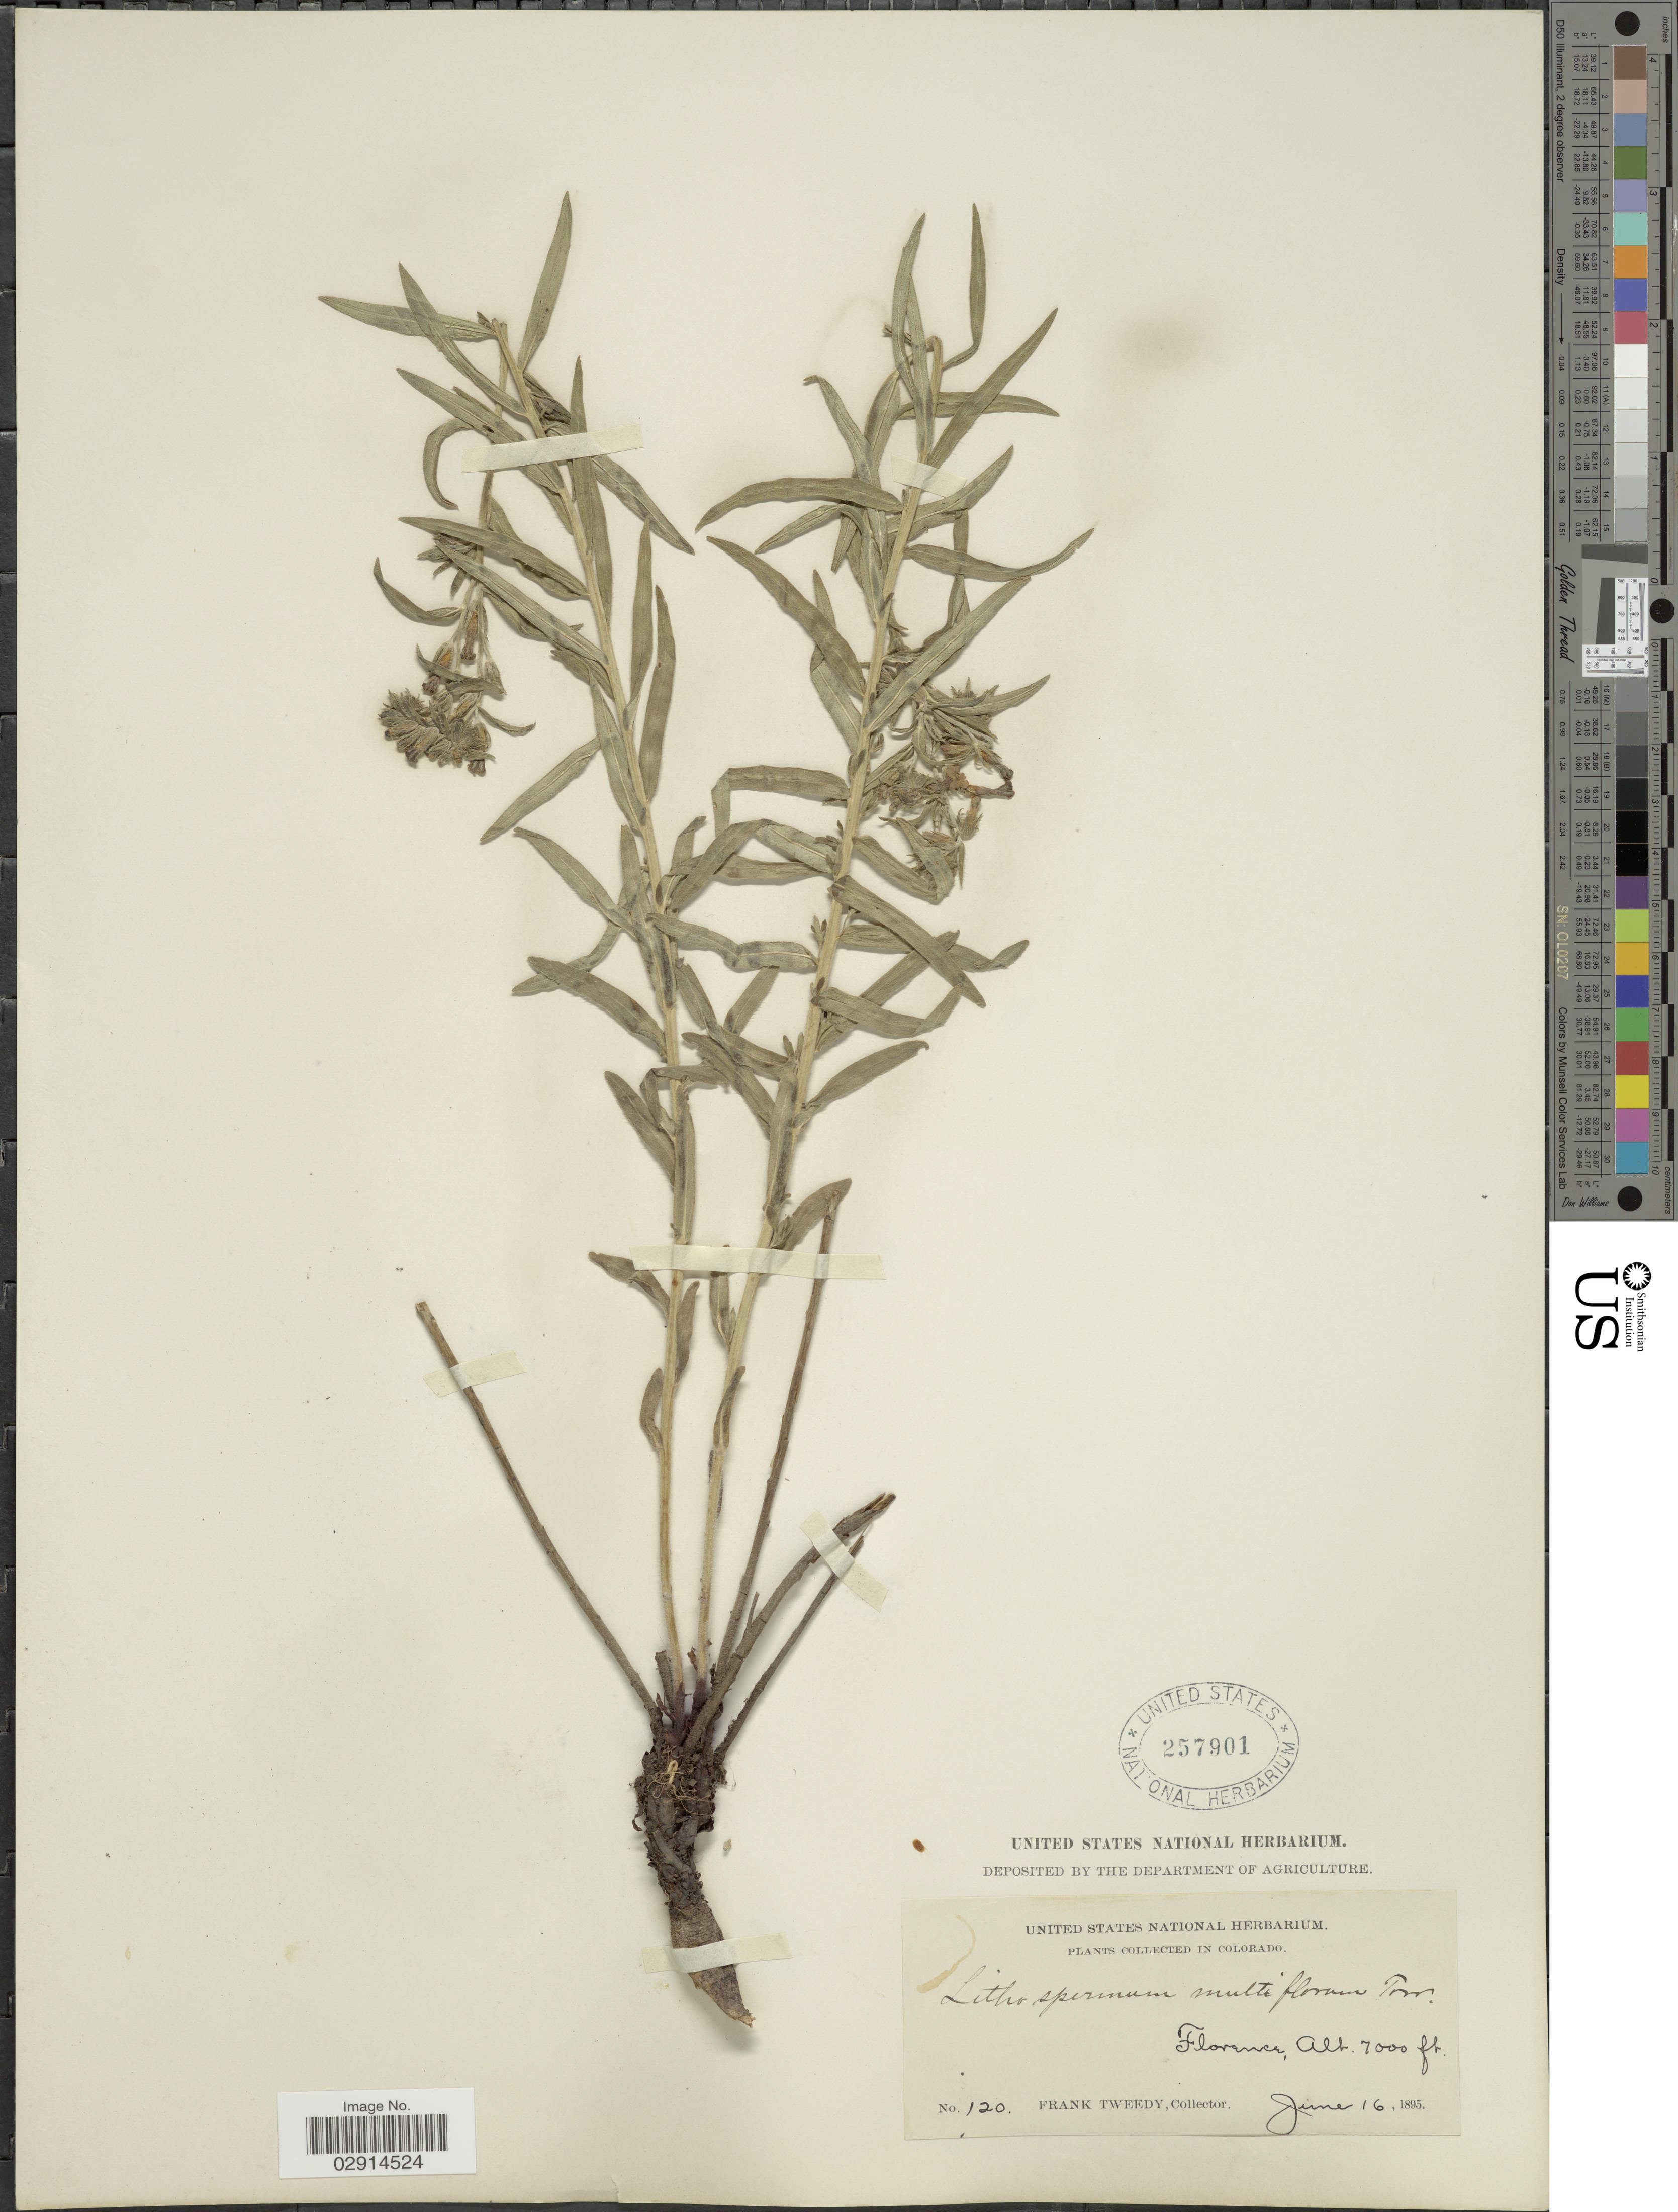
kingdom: Plantae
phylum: Tracheophyta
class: Magnoliopsida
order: Boraginales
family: Boraginaceae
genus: Lithospermum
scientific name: Lithospermum multiflorum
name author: Torr. ex A. Gray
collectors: F. Tweedy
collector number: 120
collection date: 1895-06-16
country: United States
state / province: Colorado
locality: Florence.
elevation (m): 2134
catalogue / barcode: US 257901